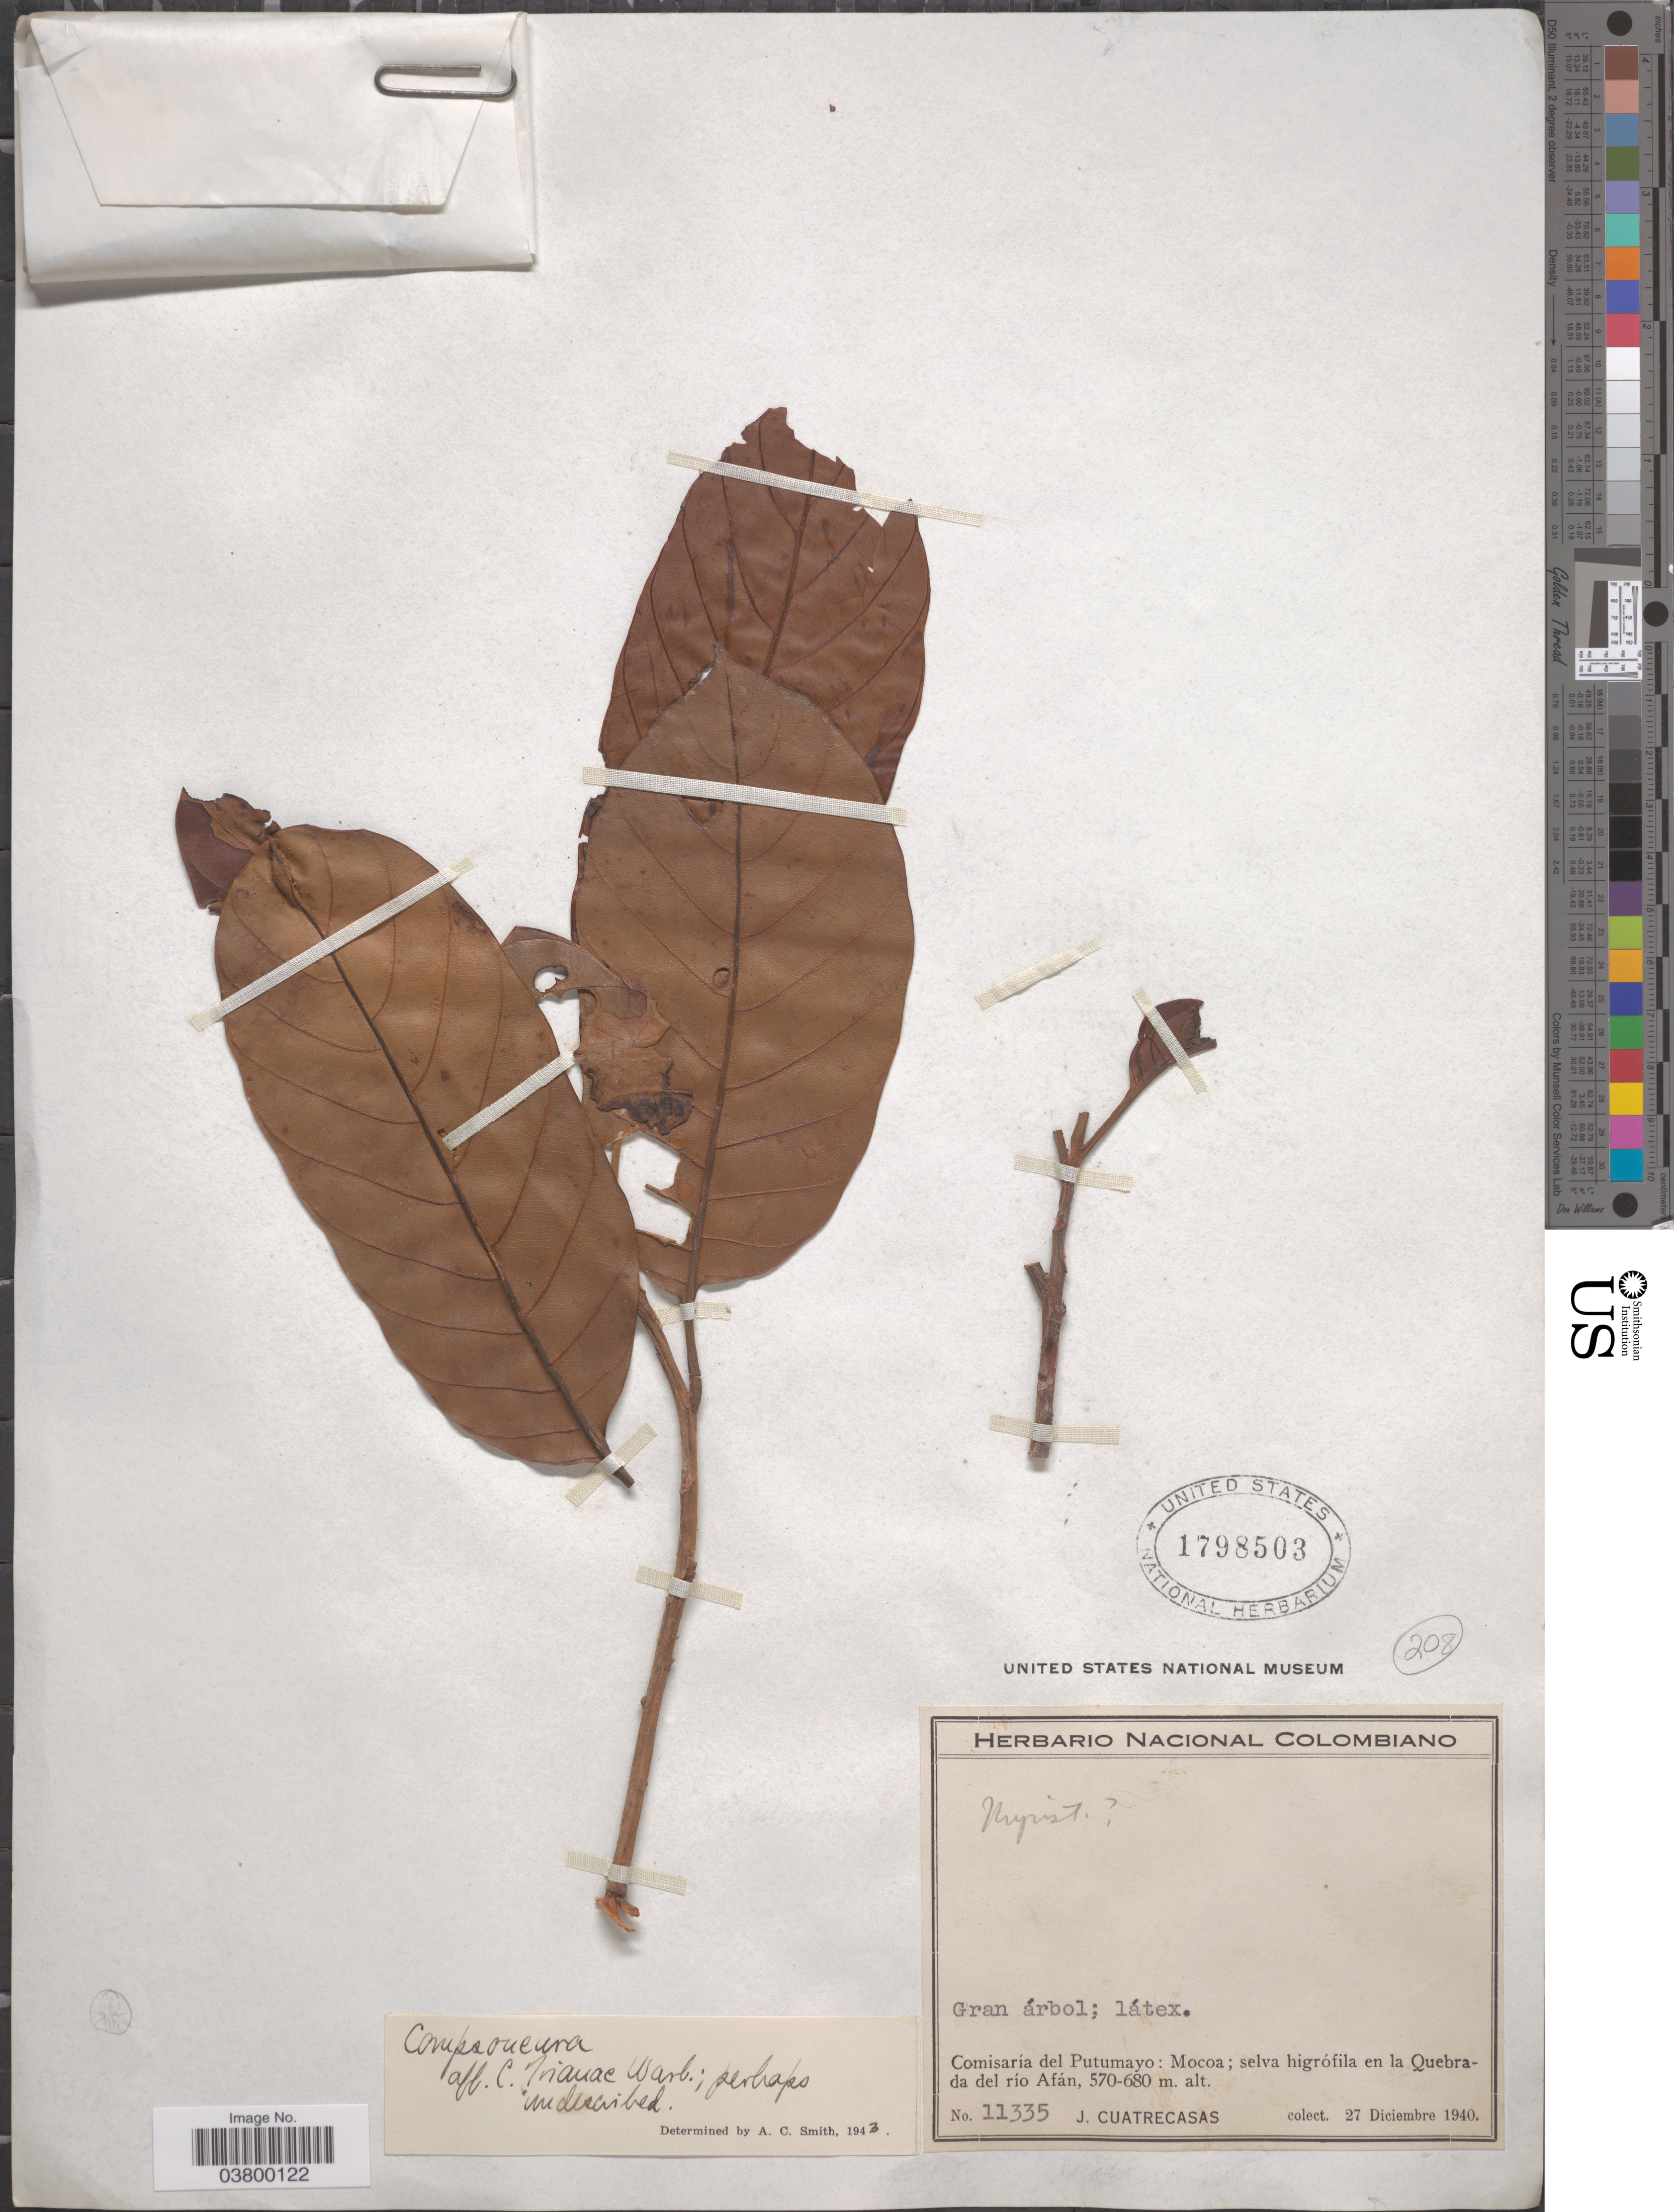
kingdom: Plantae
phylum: Tracheophyta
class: Magnoliopsida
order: Magnoliales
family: Myristicaceae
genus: Compsoneura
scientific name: Compsoneura sp.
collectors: J. Cuatrecasas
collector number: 11335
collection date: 1940-12-27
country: Colombia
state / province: Putumayo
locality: Gran arból. Comisaría del Putumayo: Mocoa; selva higrófila en la Quebrada del río Afán.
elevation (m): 570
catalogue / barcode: US 1798503